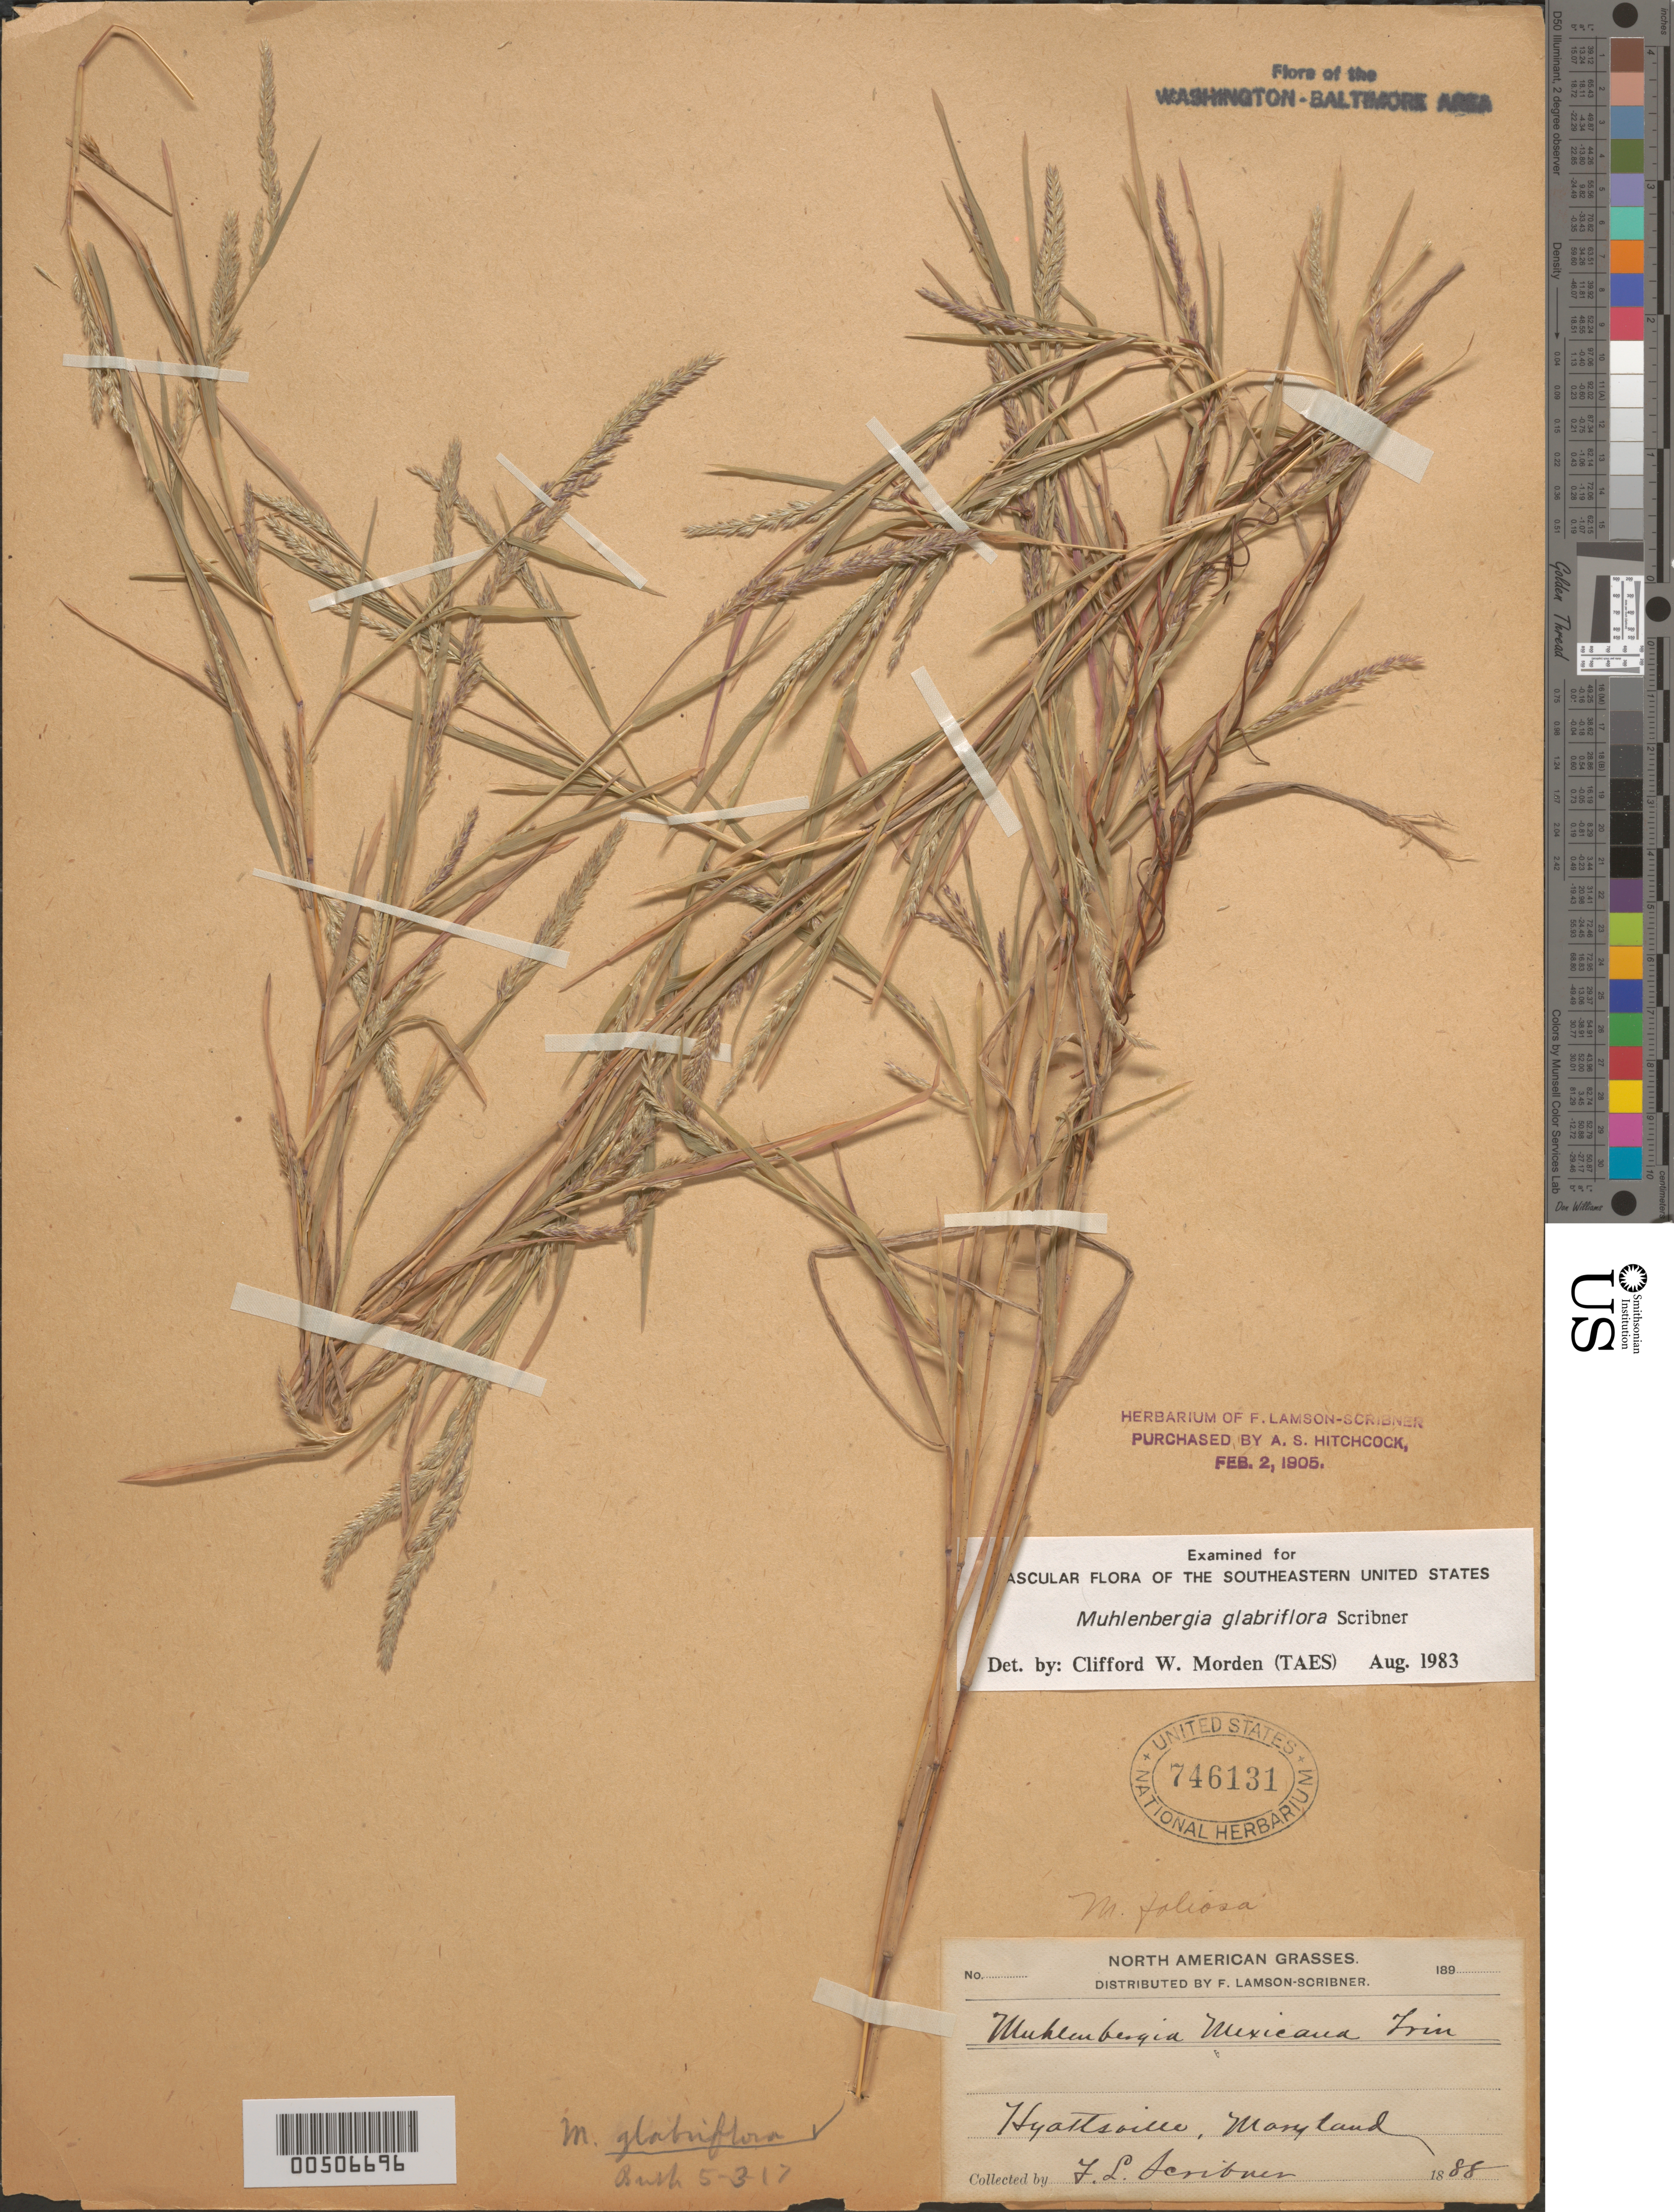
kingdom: Plantae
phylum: Tracheophyta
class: Liliopsida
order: Poales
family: Poaceae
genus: Muhlenbergia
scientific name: Muhlenbergia glabrifloris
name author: Scribn.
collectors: F. L. Scribner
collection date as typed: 1888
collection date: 1888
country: United States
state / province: Maryland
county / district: Prince George's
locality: Hyattsville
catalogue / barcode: US 746131